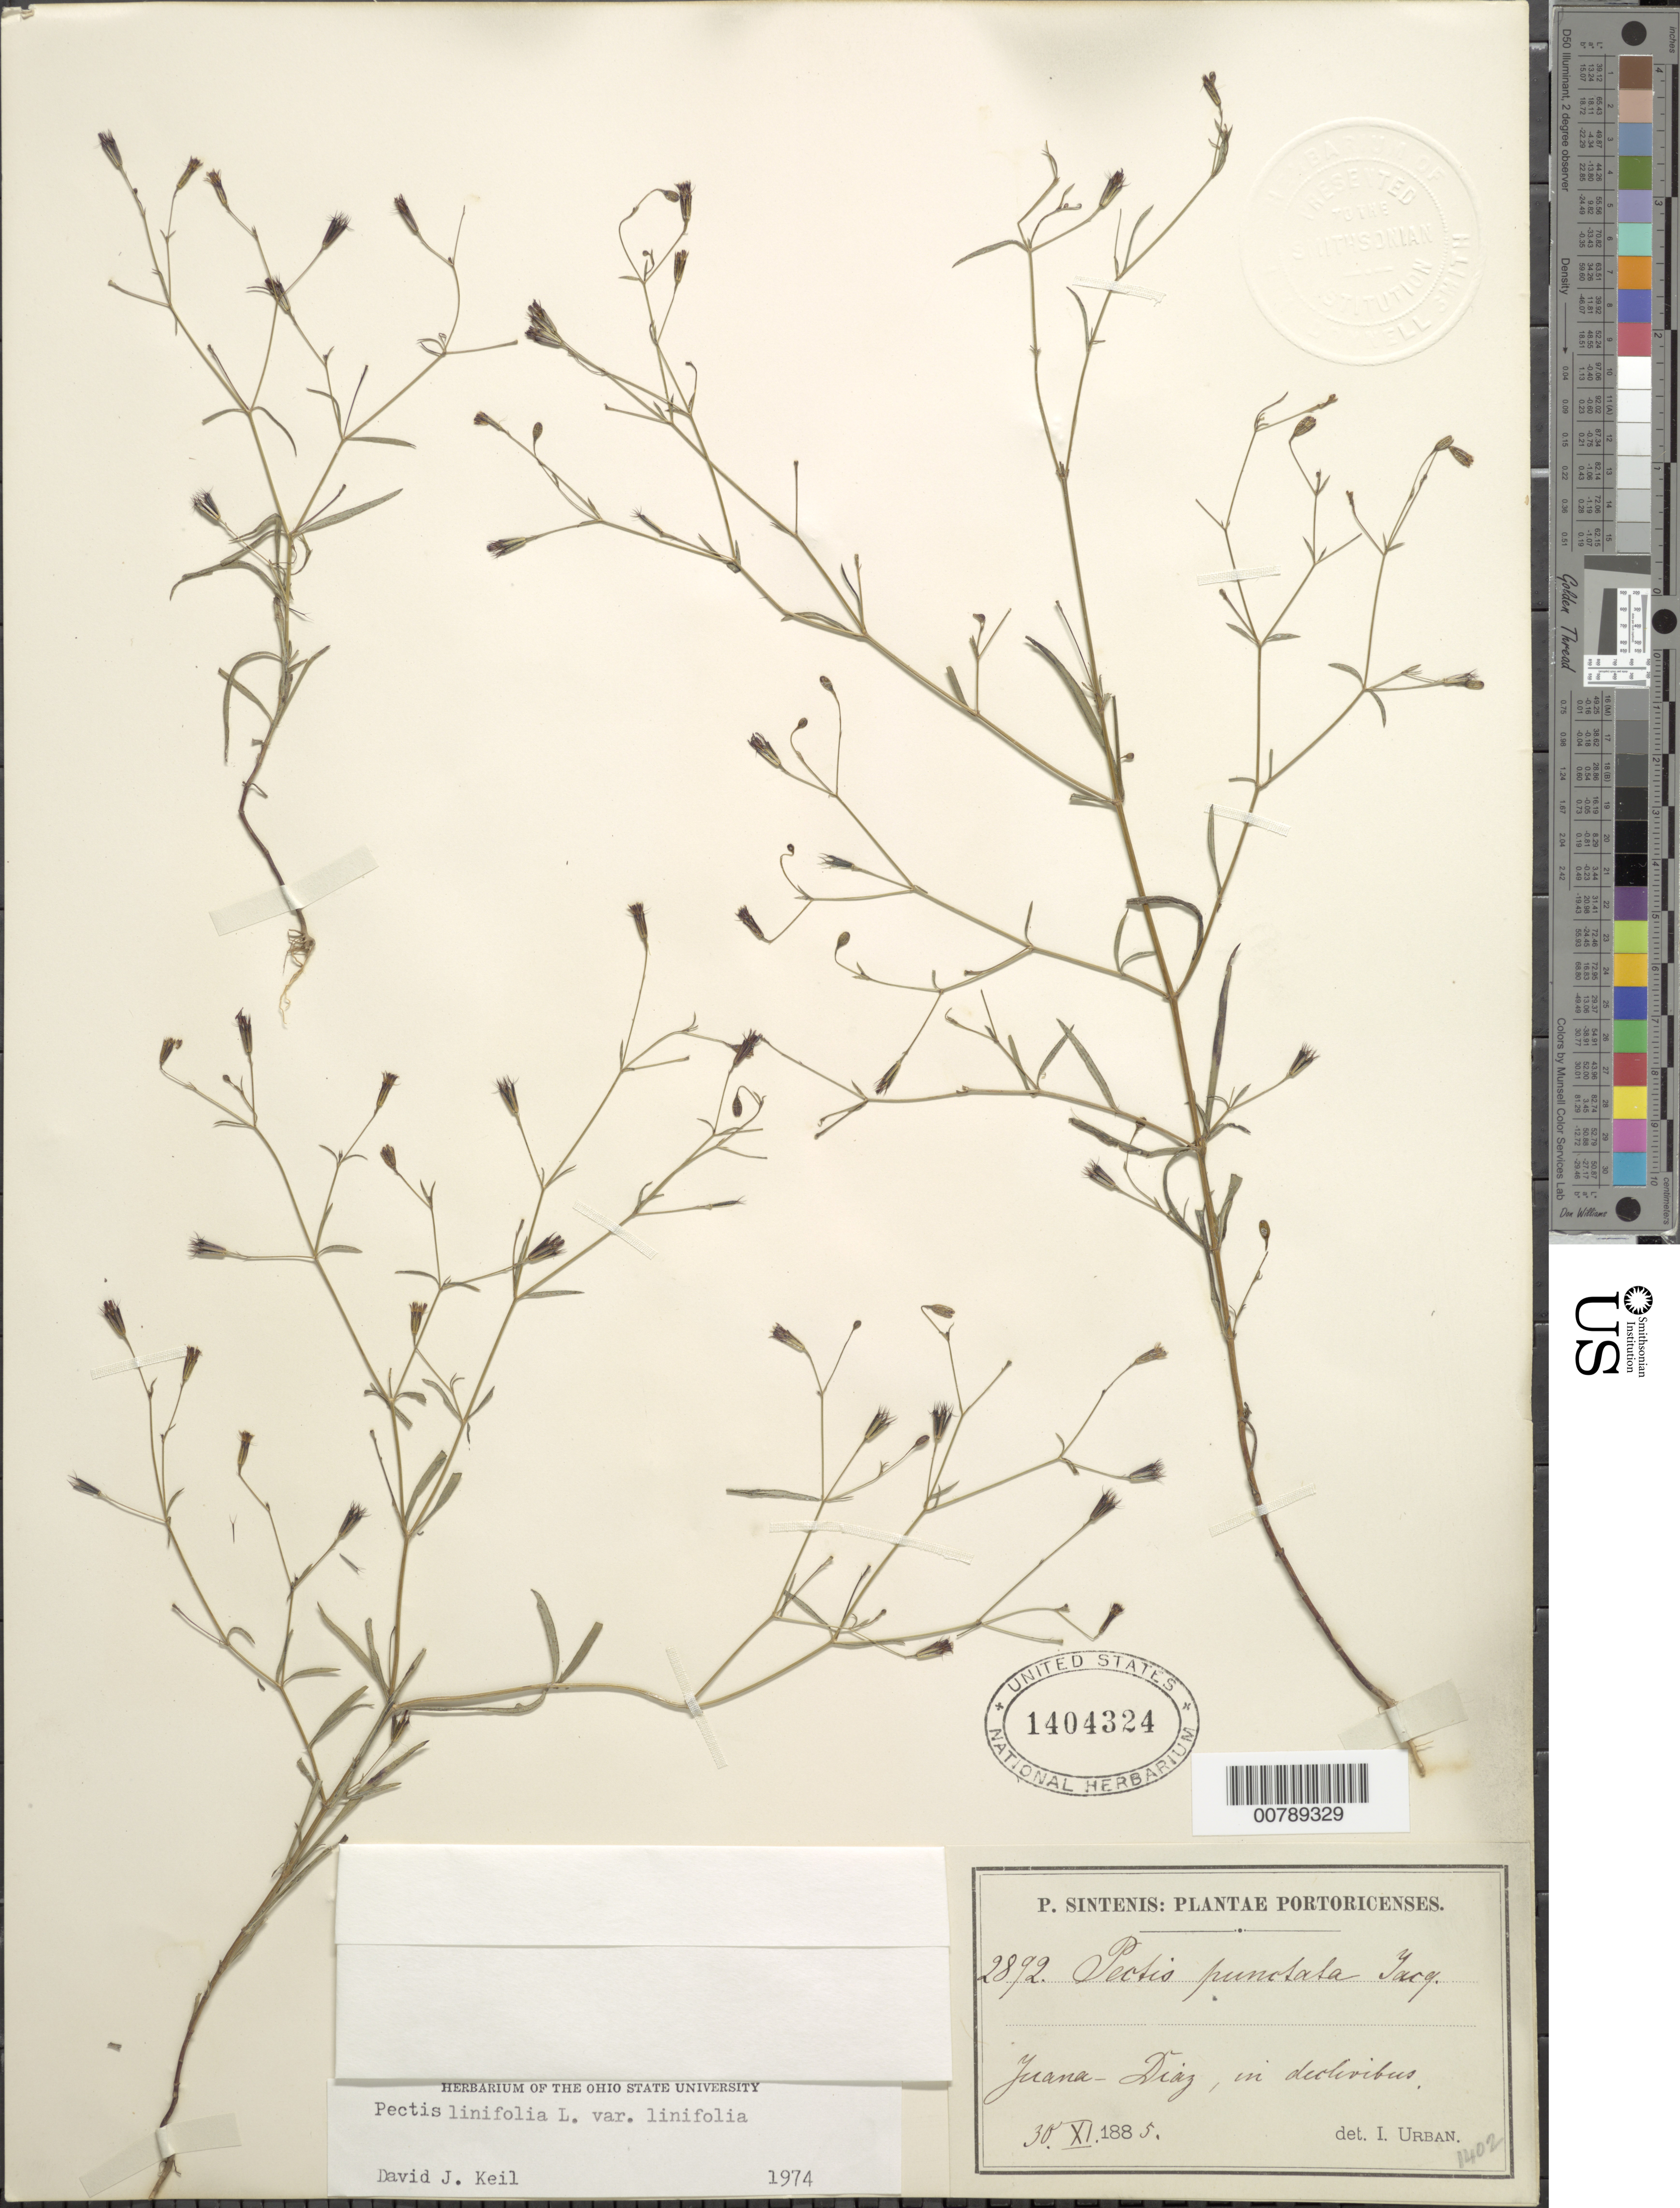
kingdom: Plantae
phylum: Tracheophyta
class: Magnoliopsida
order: Asterales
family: Asteraceae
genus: Pectis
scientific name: Pectis linifolia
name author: L.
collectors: P. Sintenis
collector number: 2892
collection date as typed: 30 Nov 1885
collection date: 1885-11-30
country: Puerto Rico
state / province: Juana Díaz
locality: Juana Diaz, in declivibus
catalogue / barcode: US 1404324